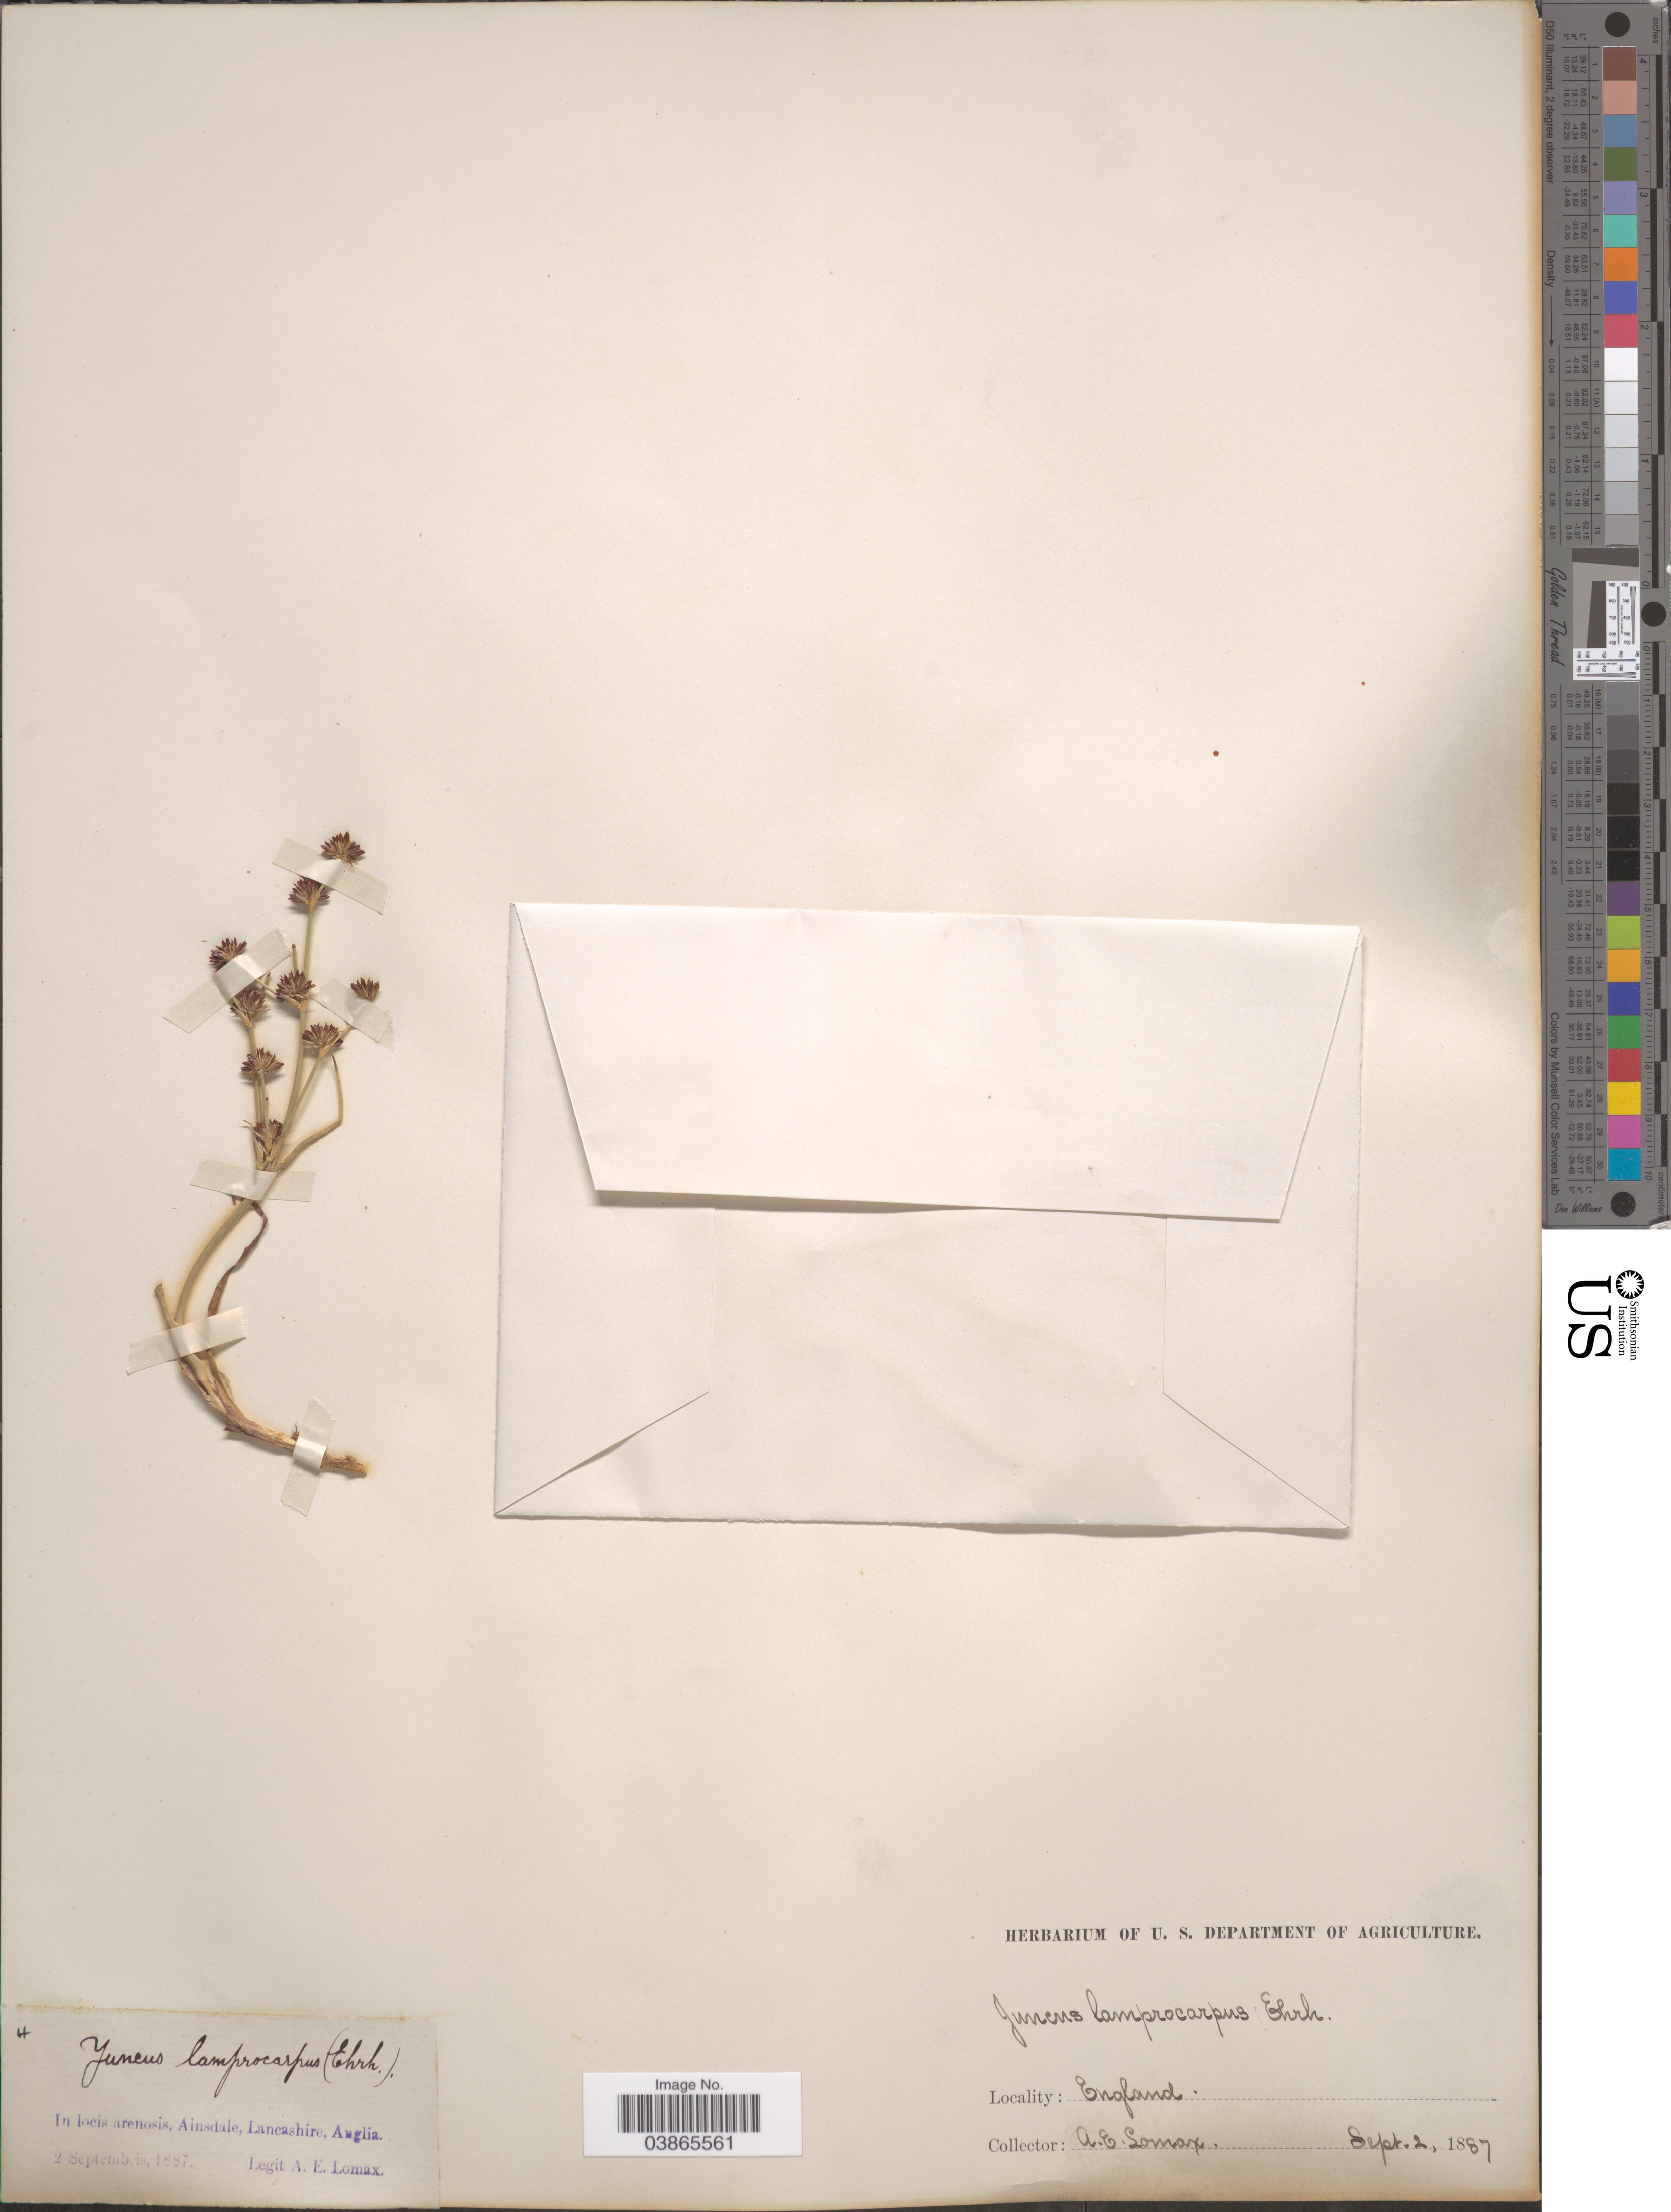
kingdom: Plantae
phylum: Tracheophyta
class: Liliopsida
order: Poales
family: Juncaceae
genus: Juncus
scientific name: Juncus lampocarpus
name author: Ehrh.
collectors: A. Lomax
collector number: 4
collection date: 1887-09-02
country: United Kingdom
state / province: England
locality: In locis arenosis, Ainsdale, Lancashire, Anglia.